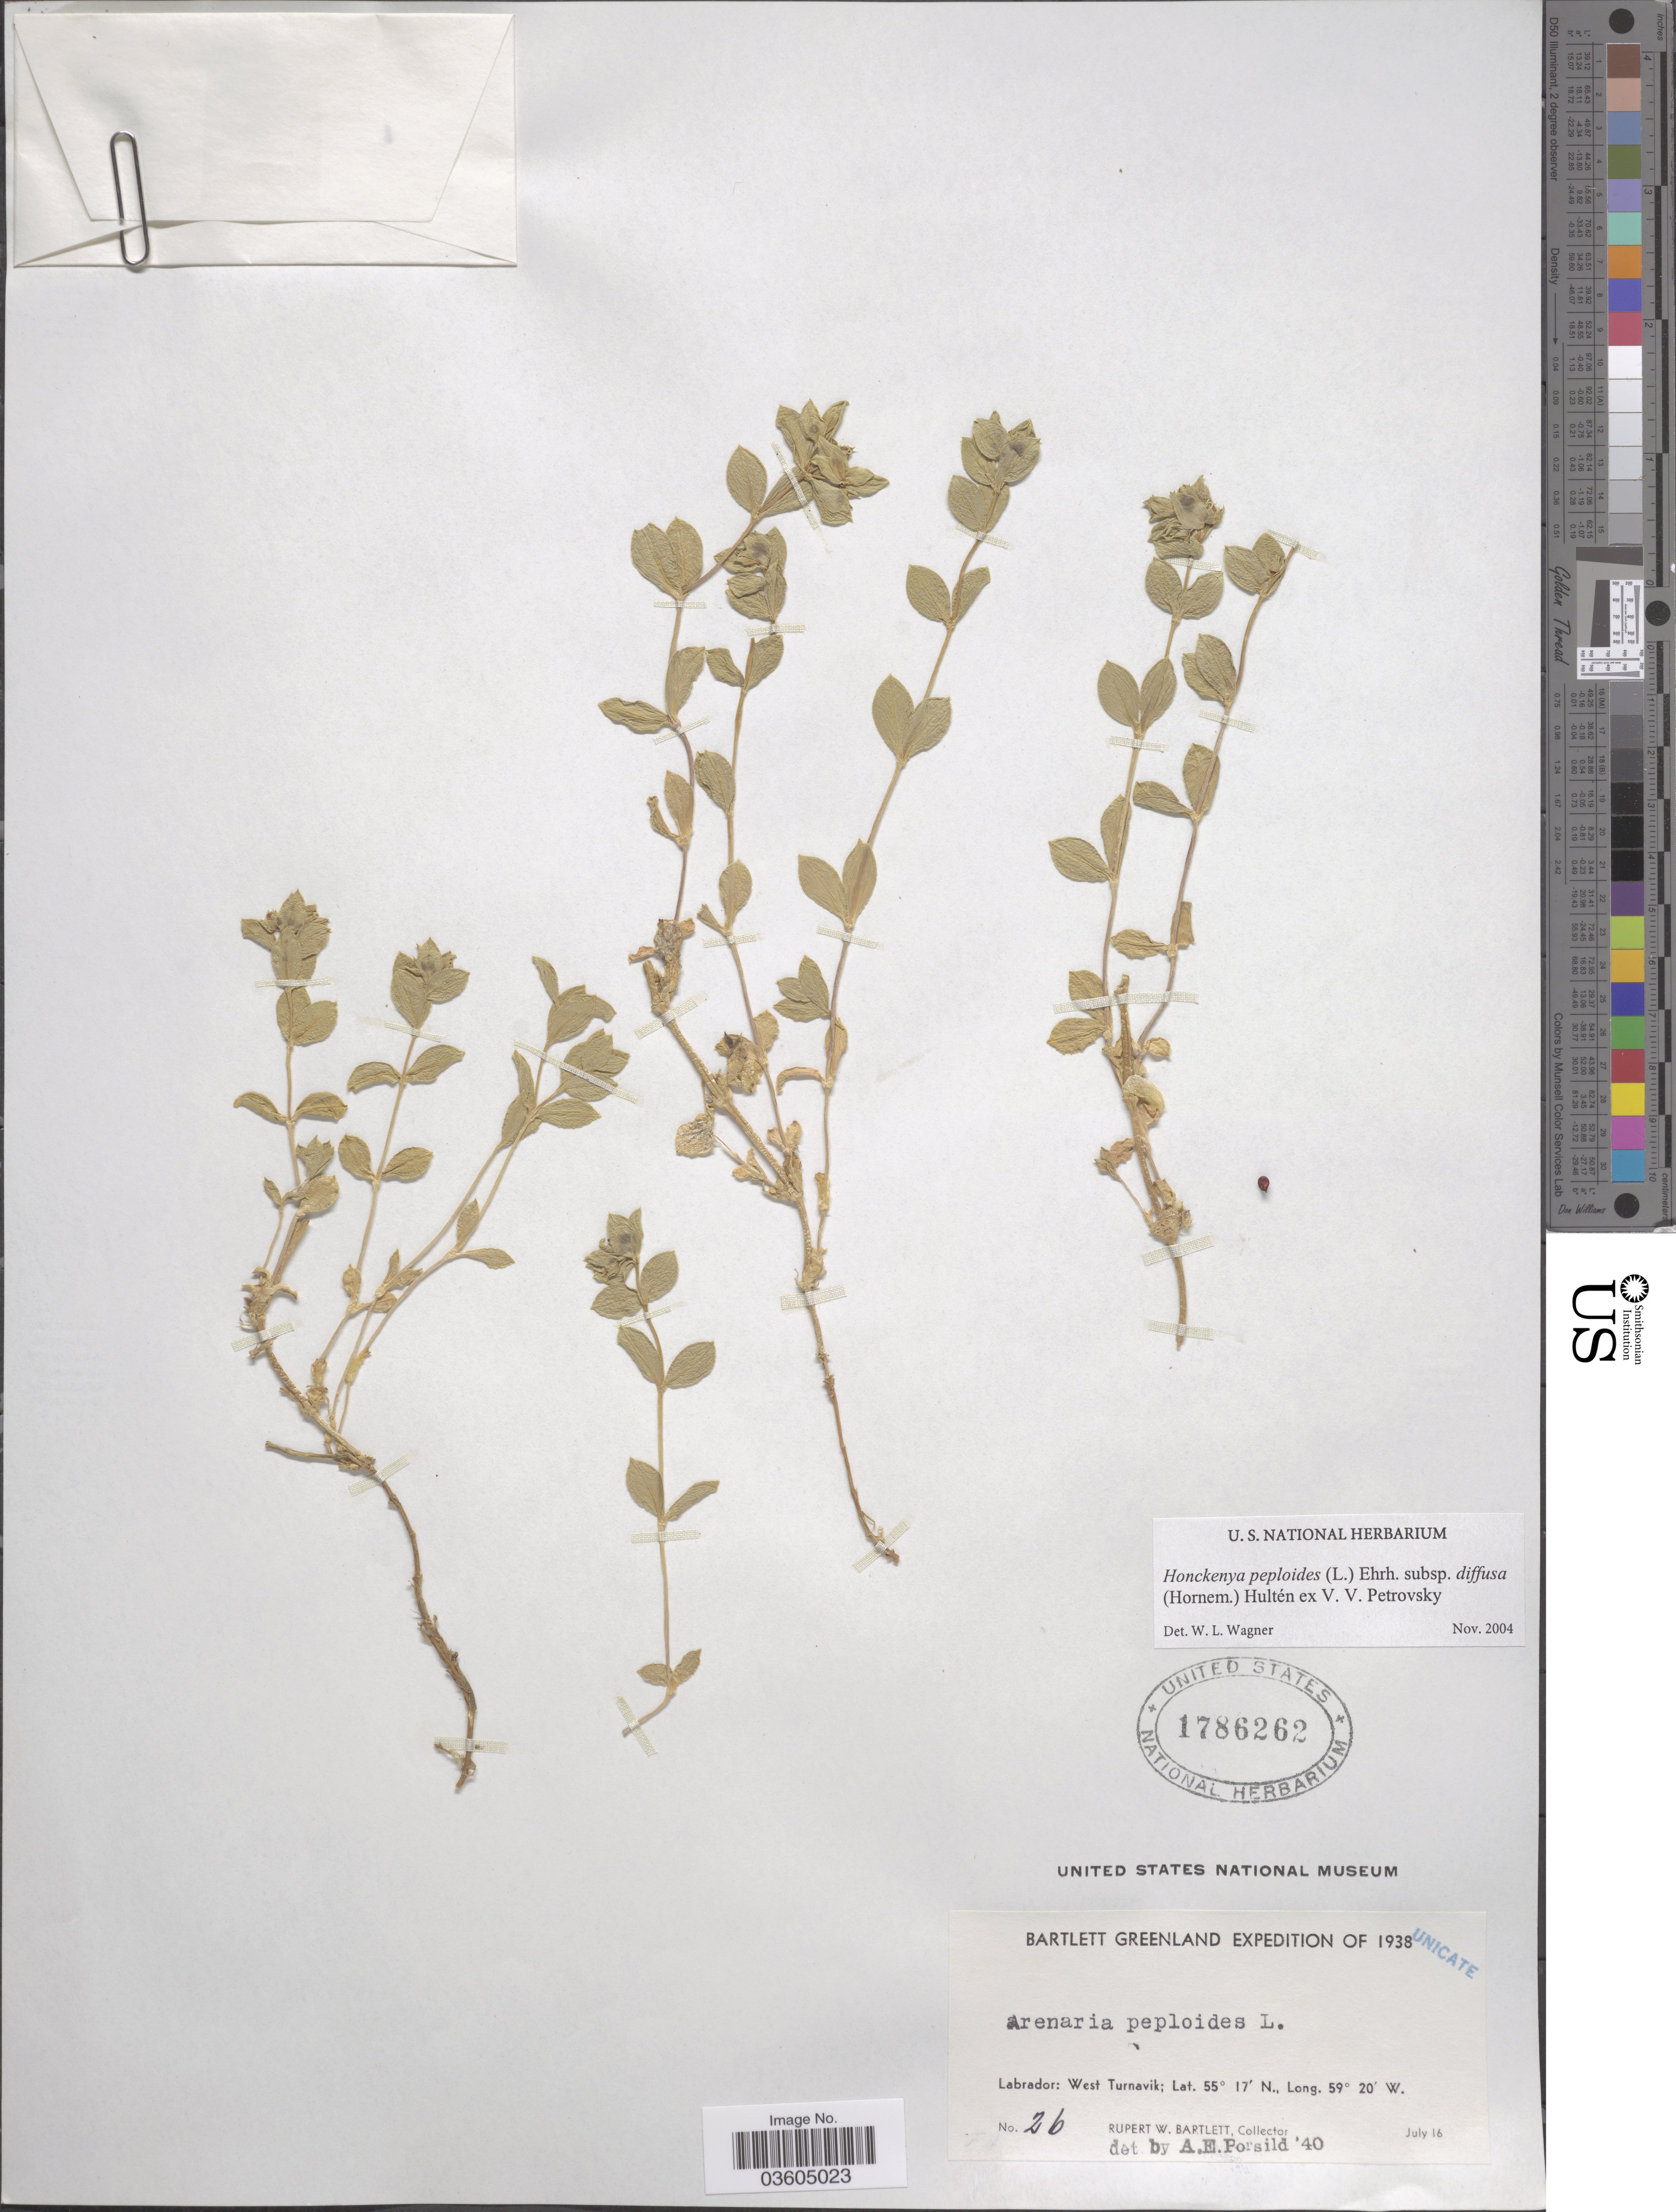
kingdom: Plantae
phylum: Tracheophyta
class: Magnoliopsida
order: Caryophyllales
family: Caryophyllaceae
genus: Honckenya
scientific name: Honckenya peploides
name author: (L.) Ehrh.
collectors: R. W. Bartlett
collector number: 26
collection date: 1938-07-16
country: Canada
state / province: Newfoundland and Labrador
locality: Labrador: West Turnavik.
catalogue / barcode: US 1786262